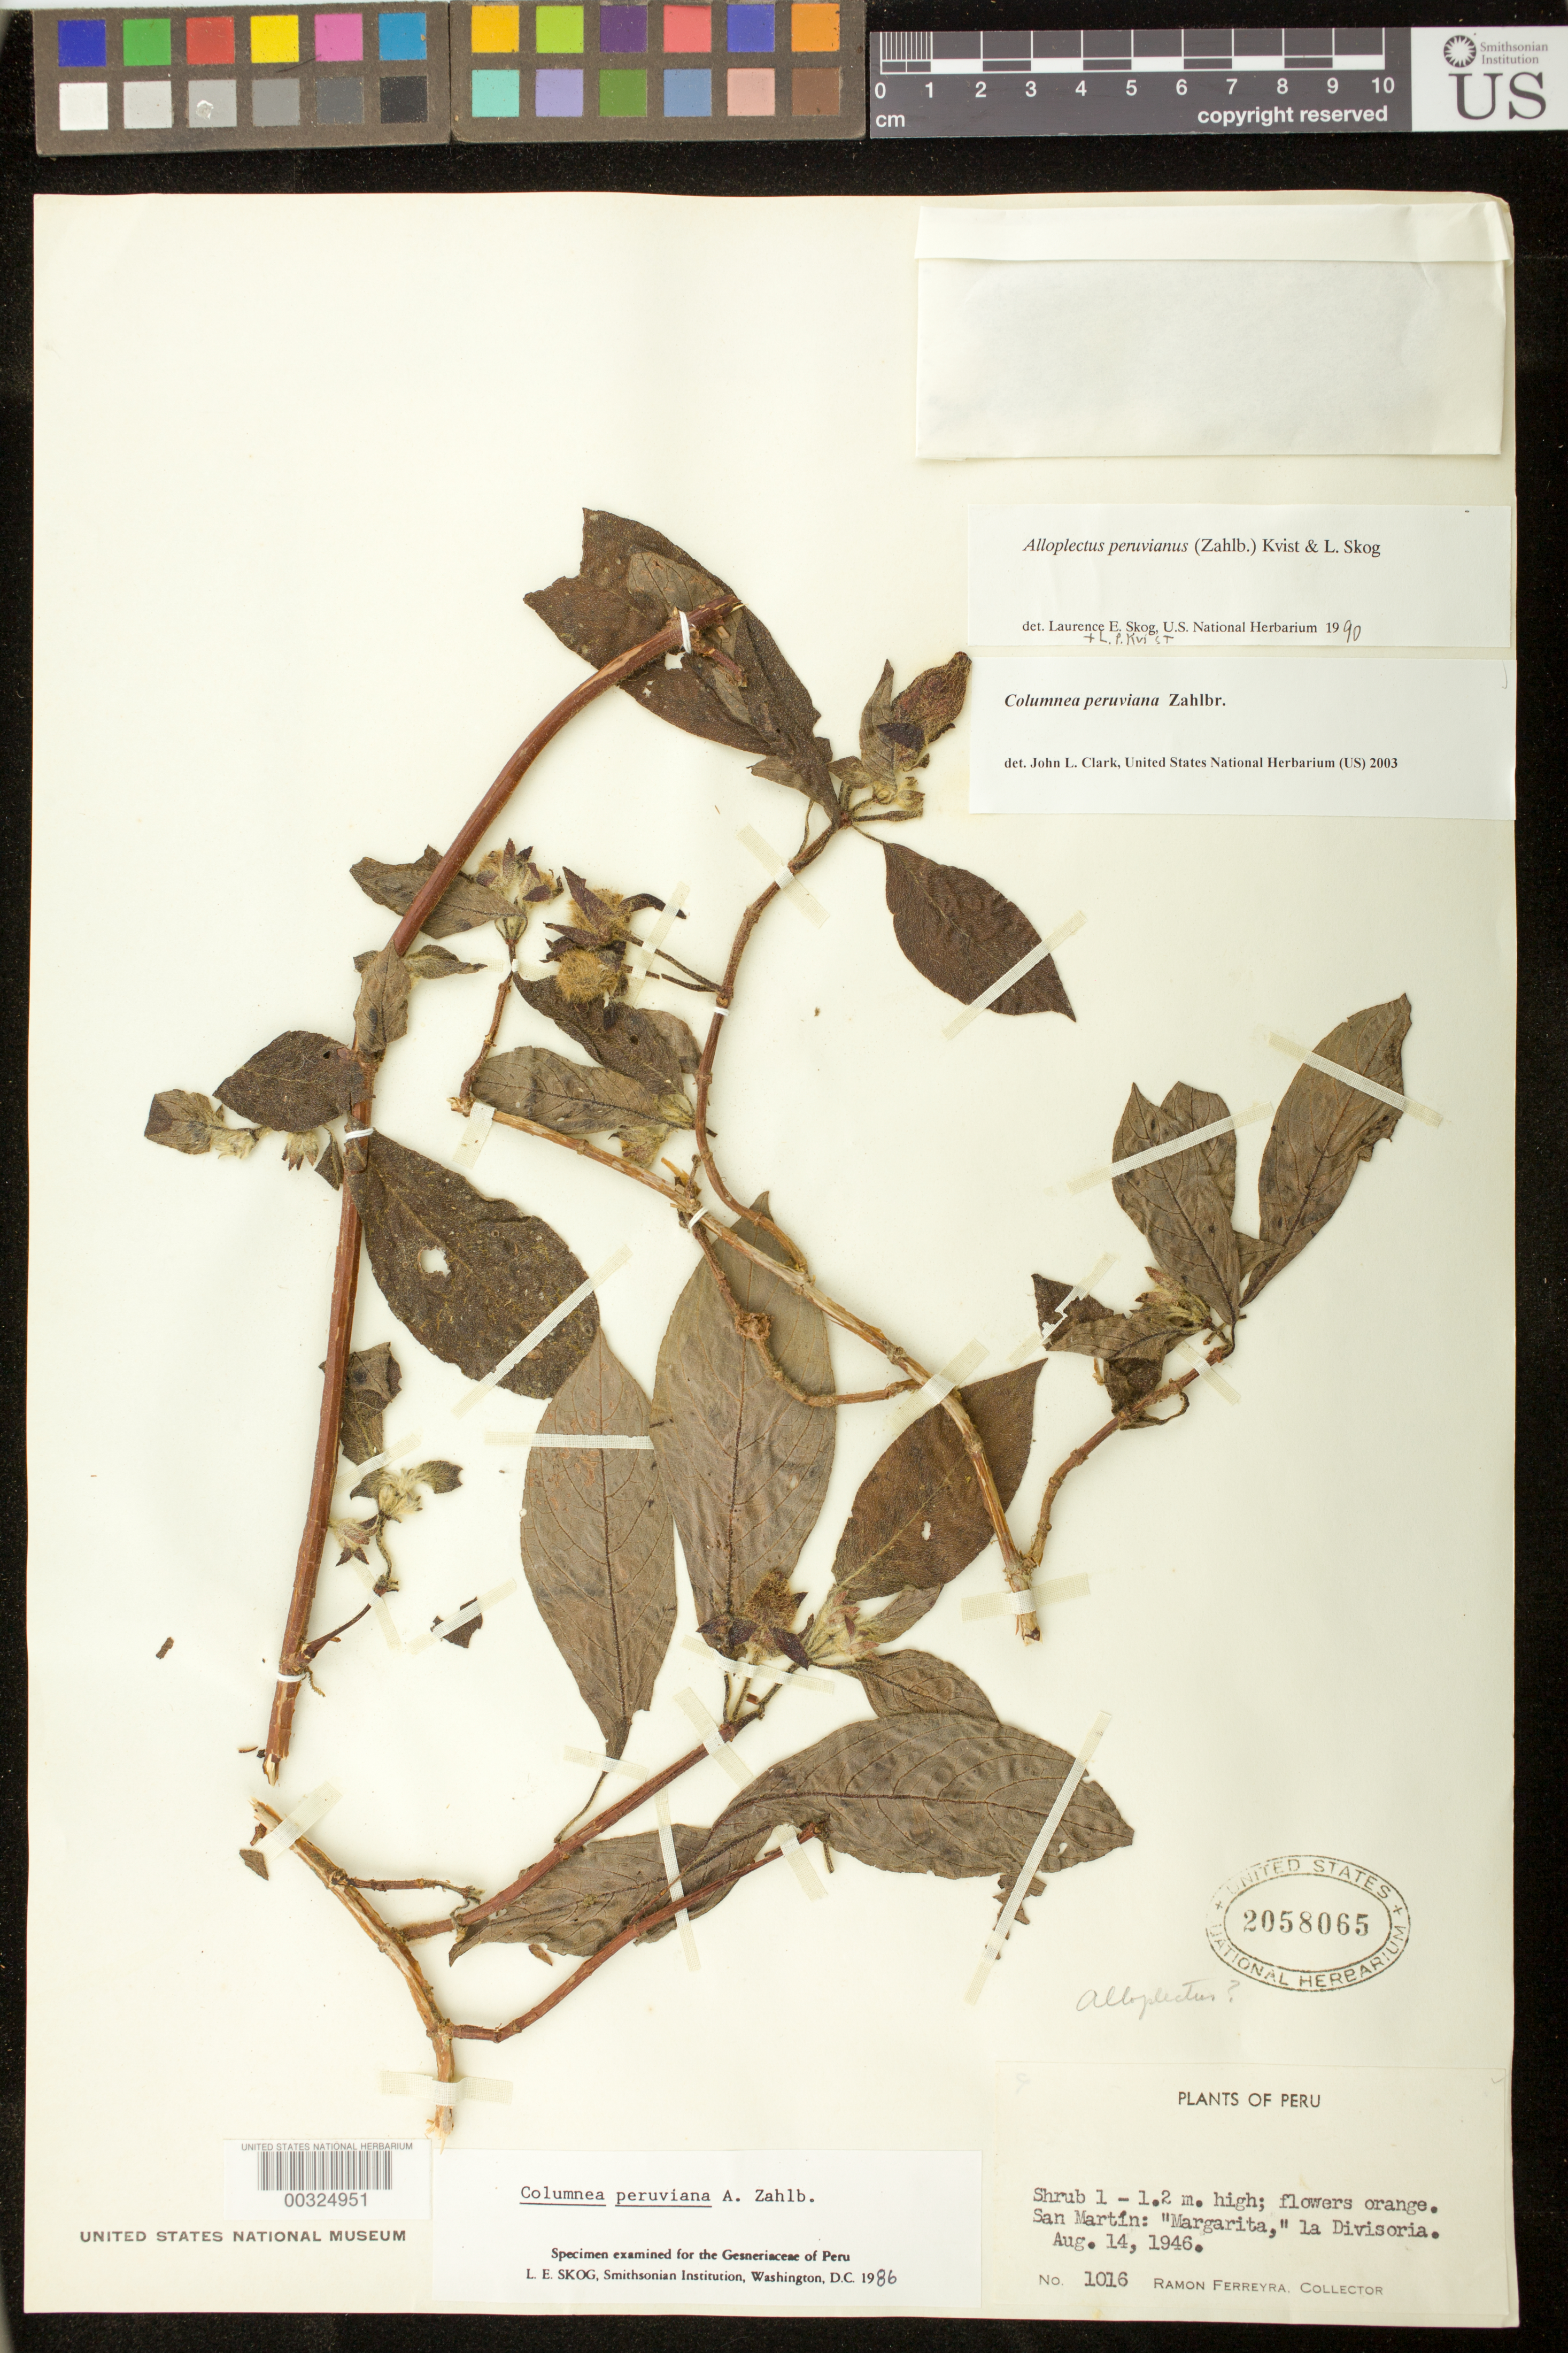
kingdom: Plantae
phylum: Tracheophyta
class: Magnoliopsida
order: Lamiales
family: Gesneriaceae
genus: Columnea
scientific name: Columnea peruviana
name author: Zahlbr.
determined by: Clark, J. L., (SEL), The Marie Selby Botanical Garden (UNITED STATES)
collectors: R. A. Ferreyra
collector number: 1016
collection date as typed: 14 Aug 1946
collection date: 1946-08-14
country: Peru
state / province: San Martín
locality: San Martín: "Margarita", la Divisoria.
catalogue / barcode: US 2058065